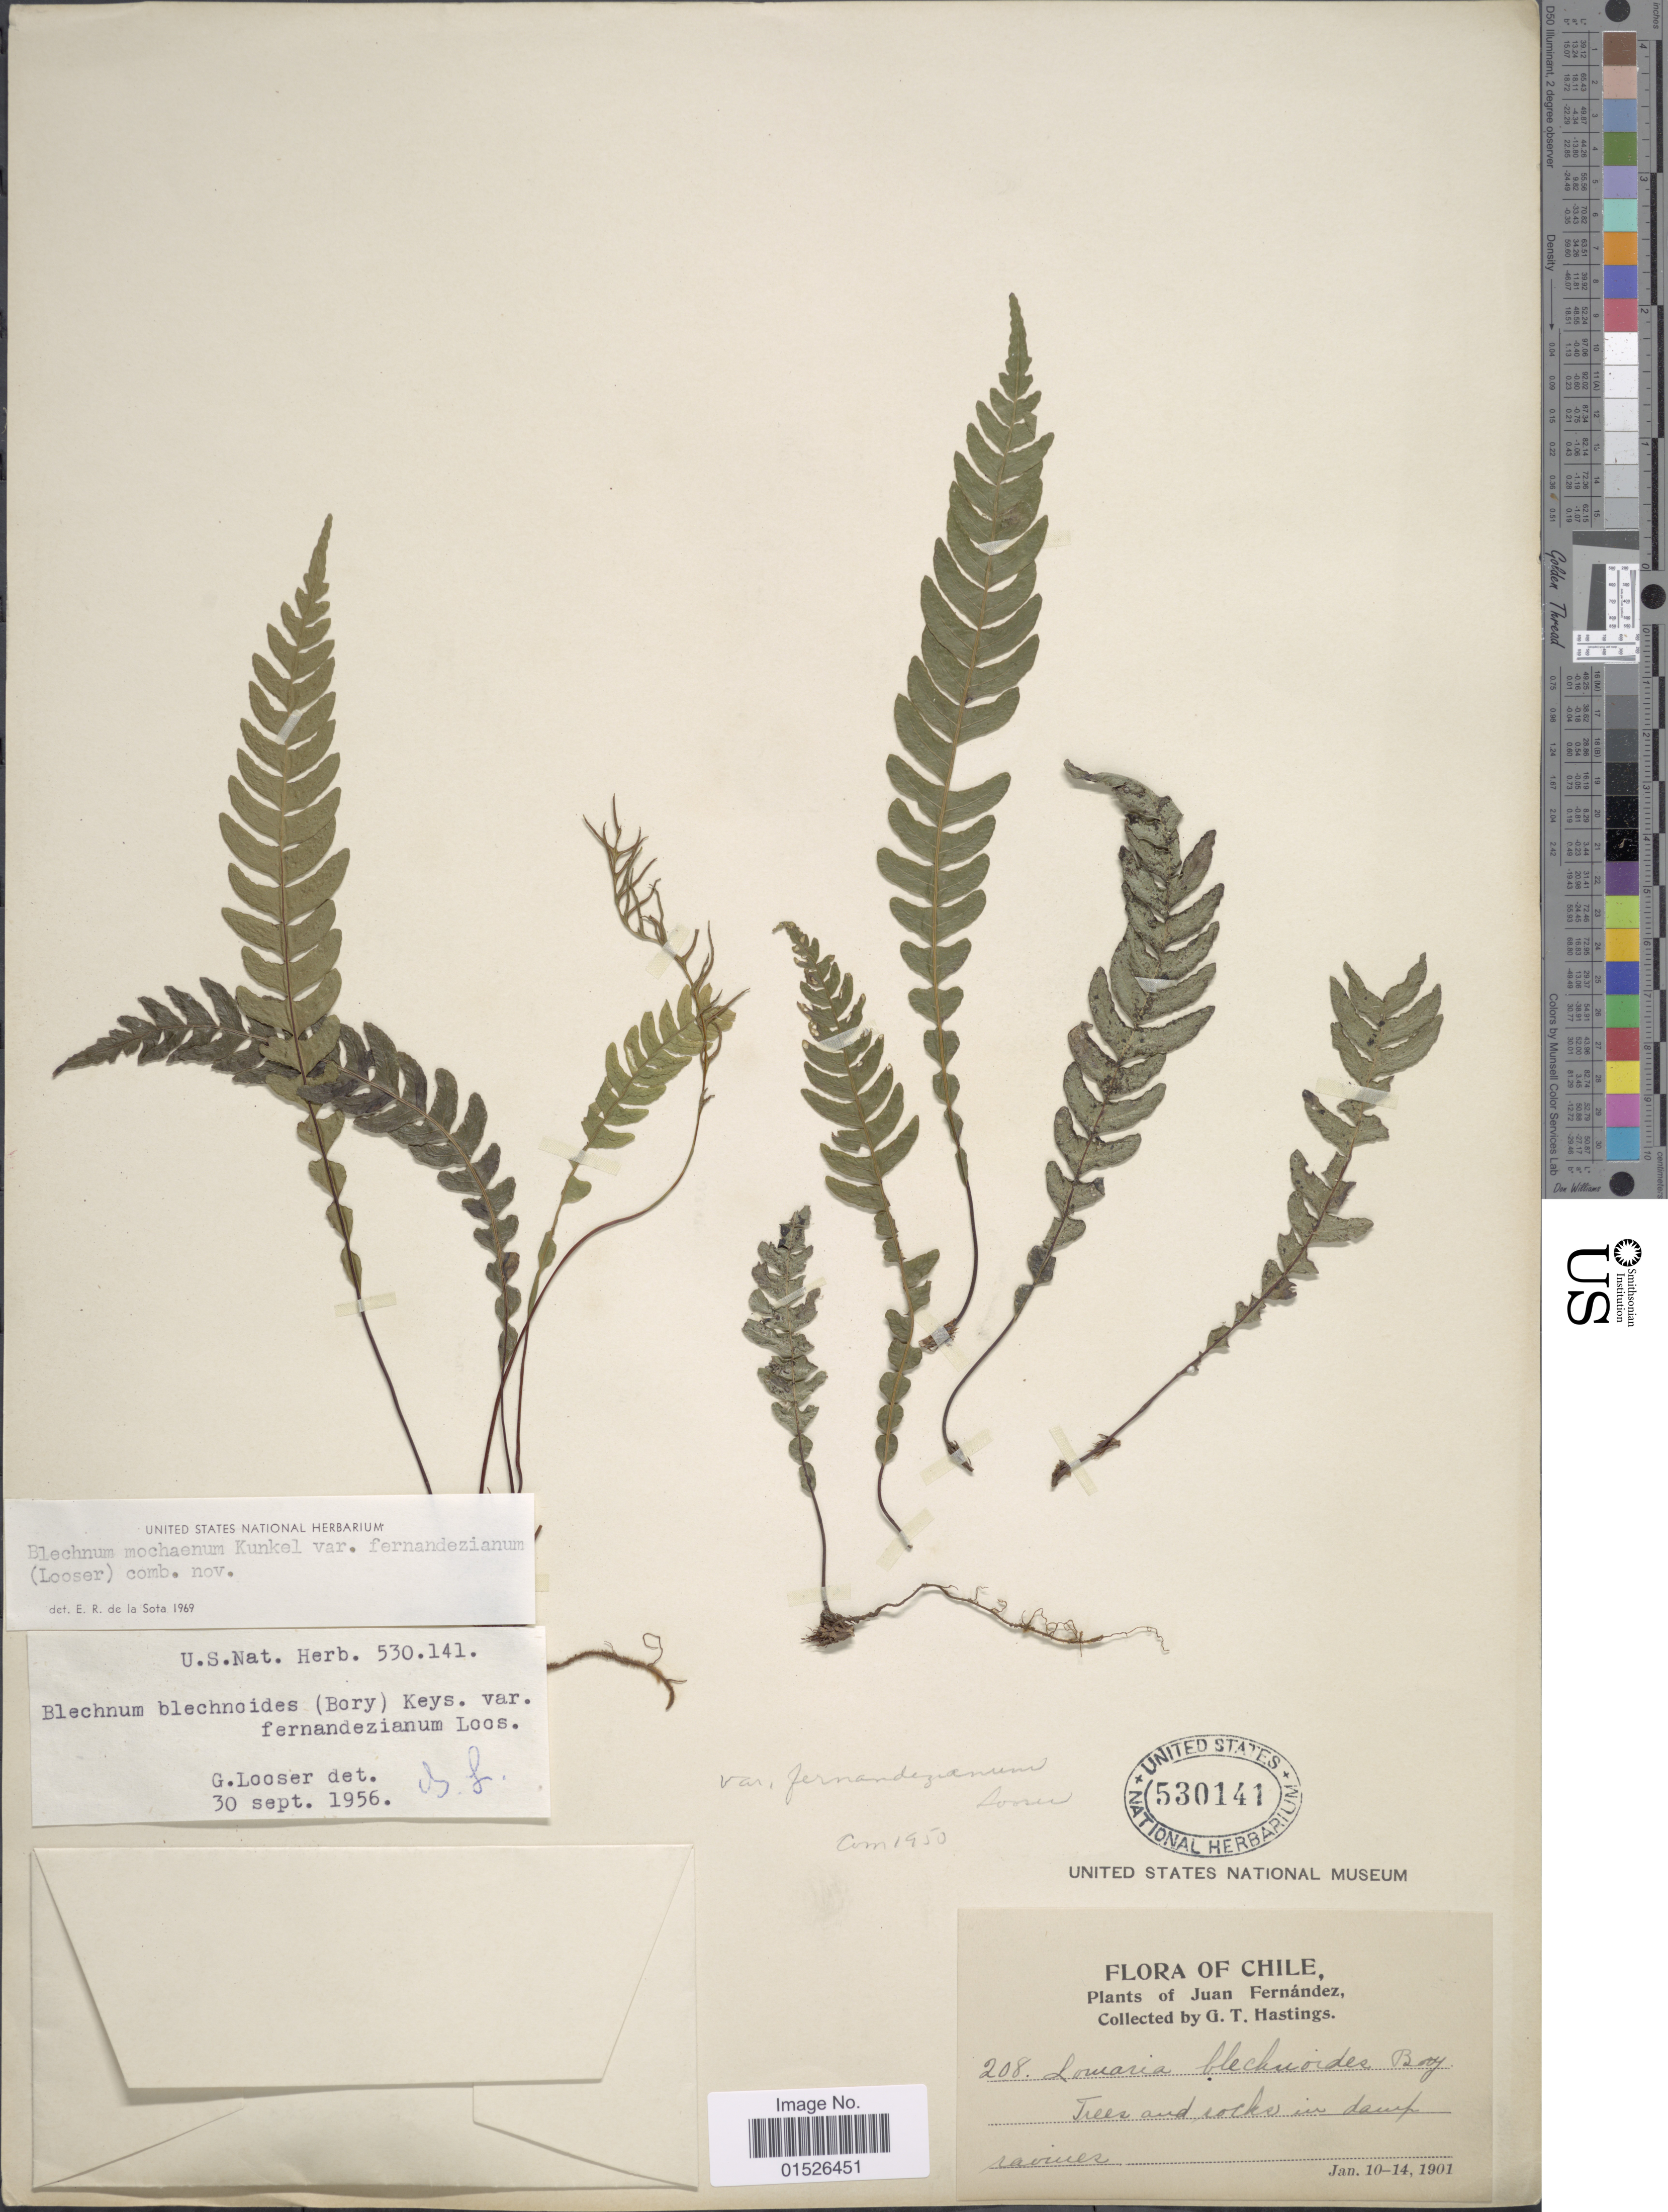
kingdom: Plantae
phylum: Tracheophyta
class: Polypodiopsida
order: Polypodiales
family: Blechnaceae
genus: Blechnum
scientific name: Blechnum mochaenum var. fernandezianum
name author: (Looser) de la Sota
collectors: G. Hastings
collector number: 208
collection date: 1901-01-10/1901-01-14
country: Chile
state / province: Valparaíso (V)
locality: Chile, Juan Fernandez.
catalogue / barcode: US 530141